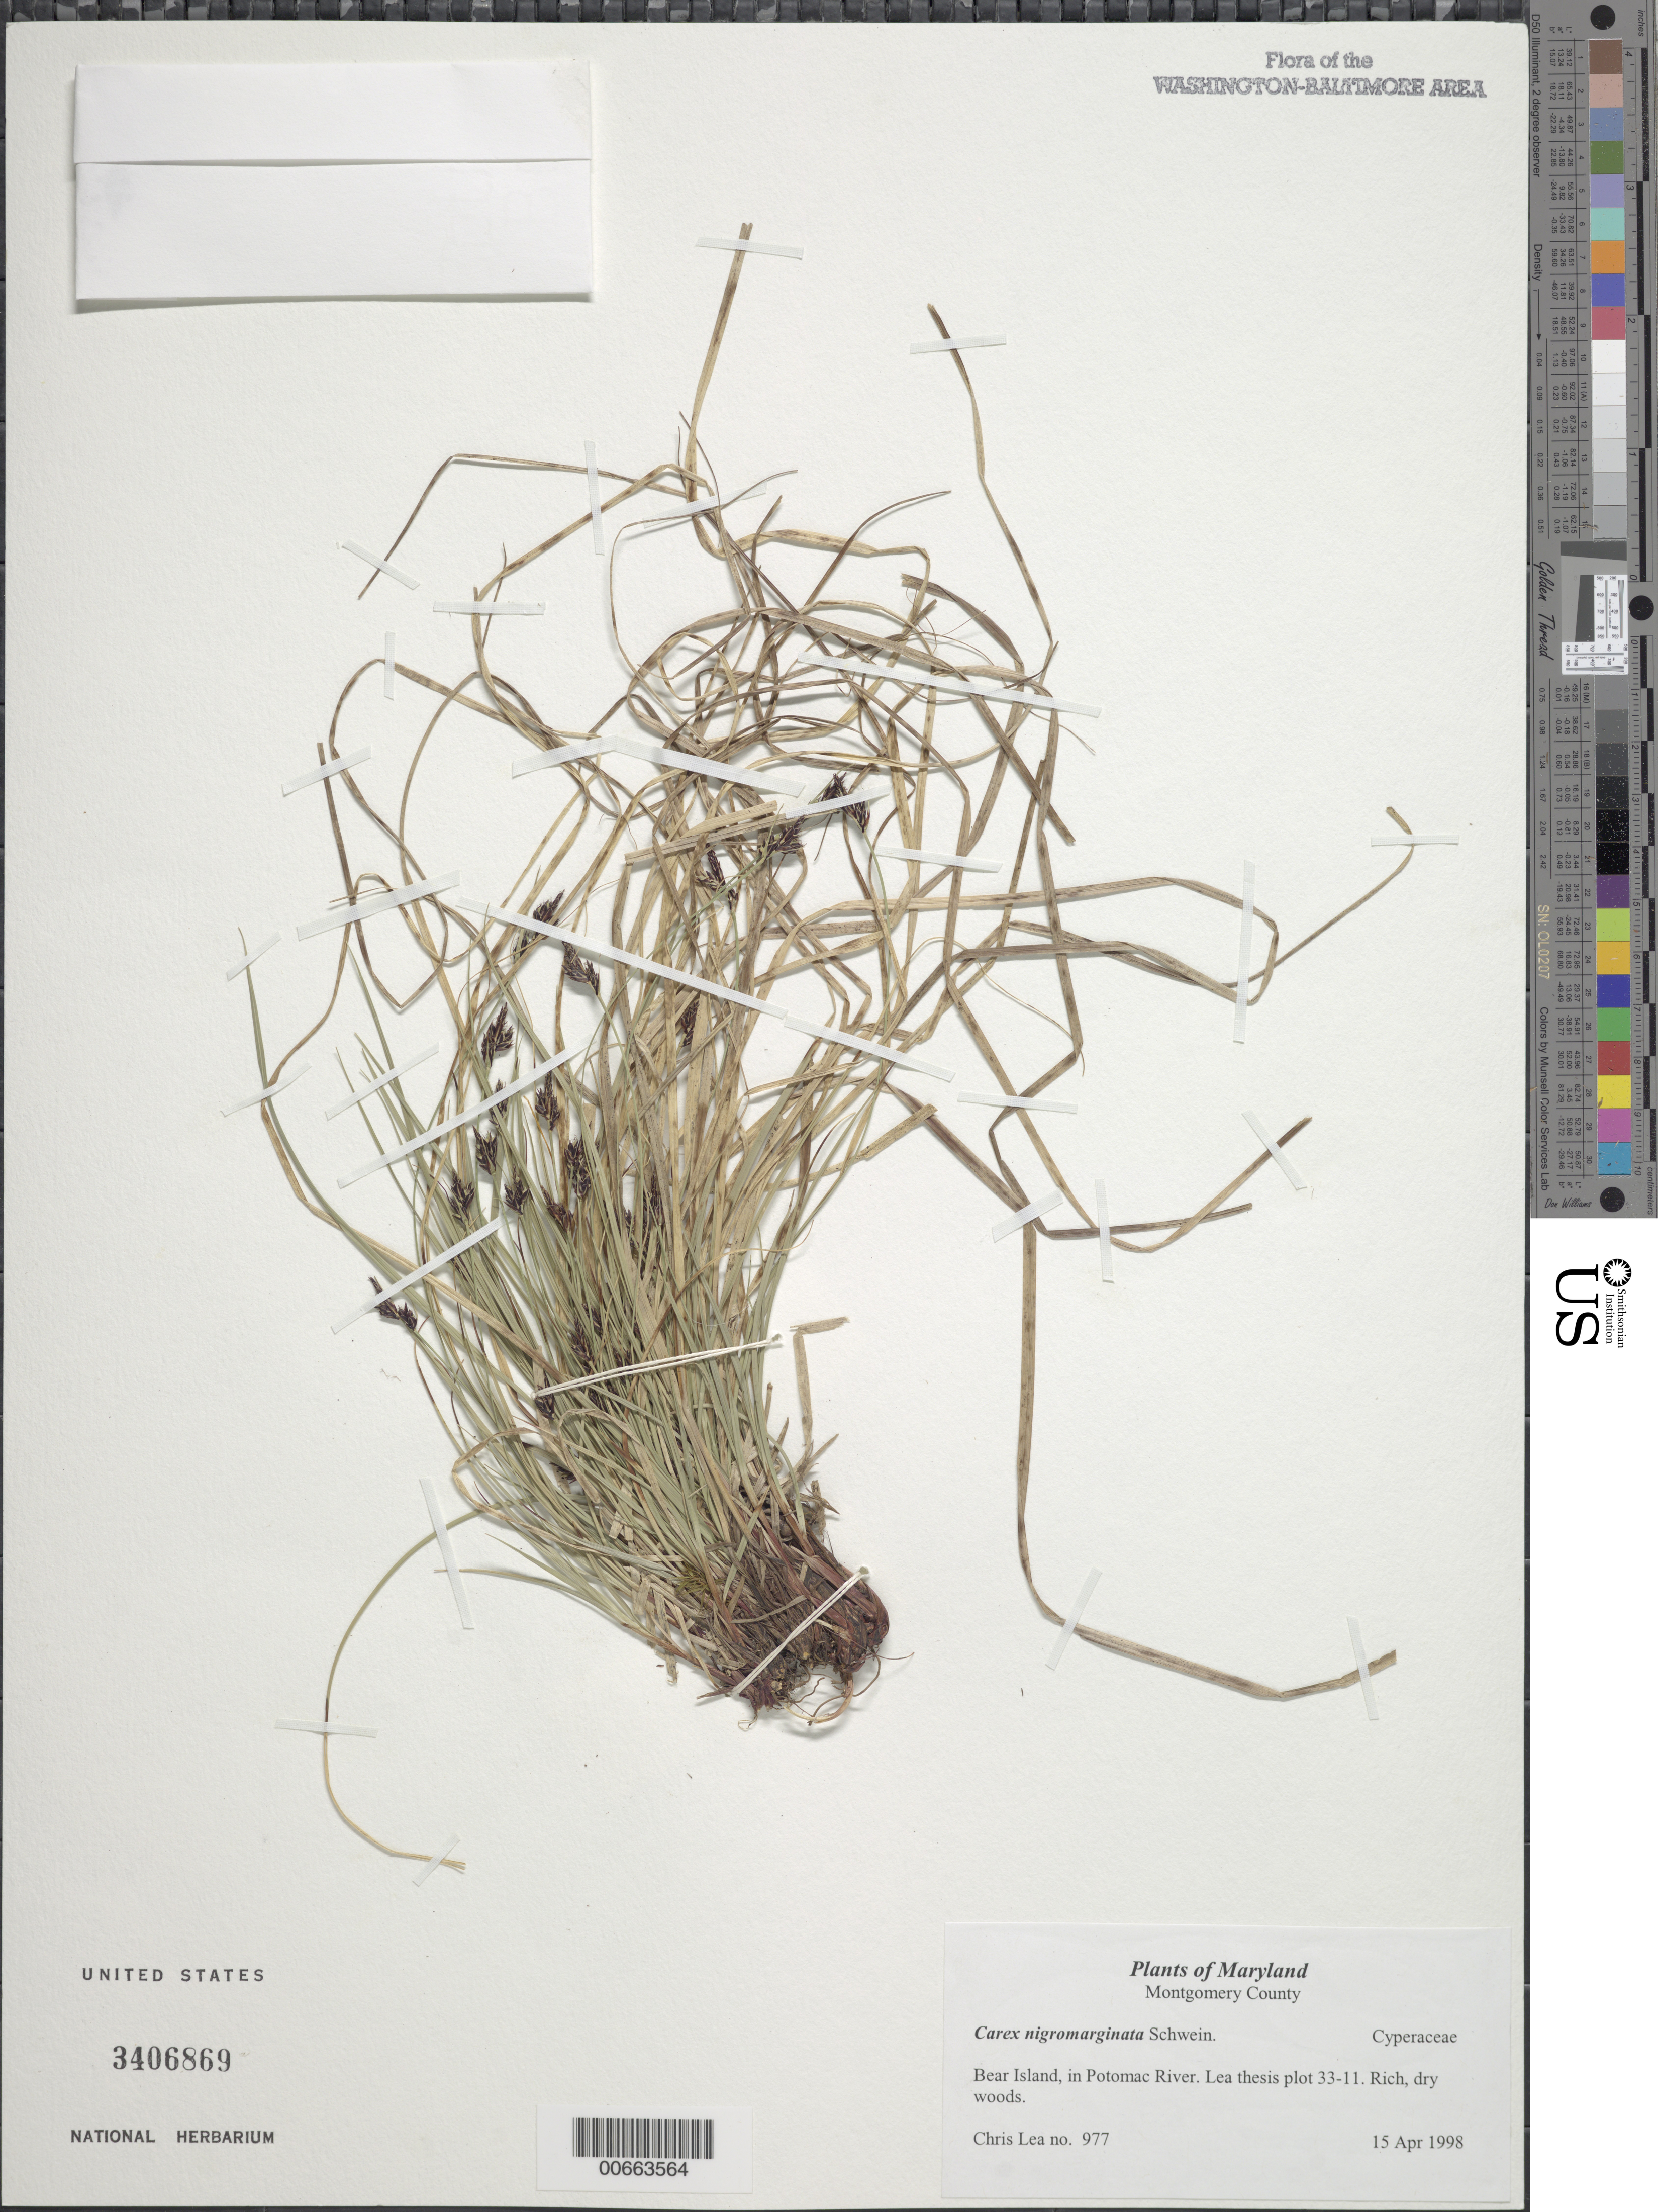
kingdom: Plantae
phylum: Tracheophyta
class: Liliopsida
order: Poales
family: Cyperaceae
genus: Carex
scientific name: Carex nigromarginata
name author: Schwein.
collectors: C. Lea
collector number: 977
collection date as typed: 15 Apr 1998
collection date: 1998-04-15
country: United States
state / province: Maryland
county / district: Montgomery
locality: Bear Island, in Potomac River. Lea thesis plot 33-11.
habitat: Rich, dry woods.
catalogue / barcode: US 3406869